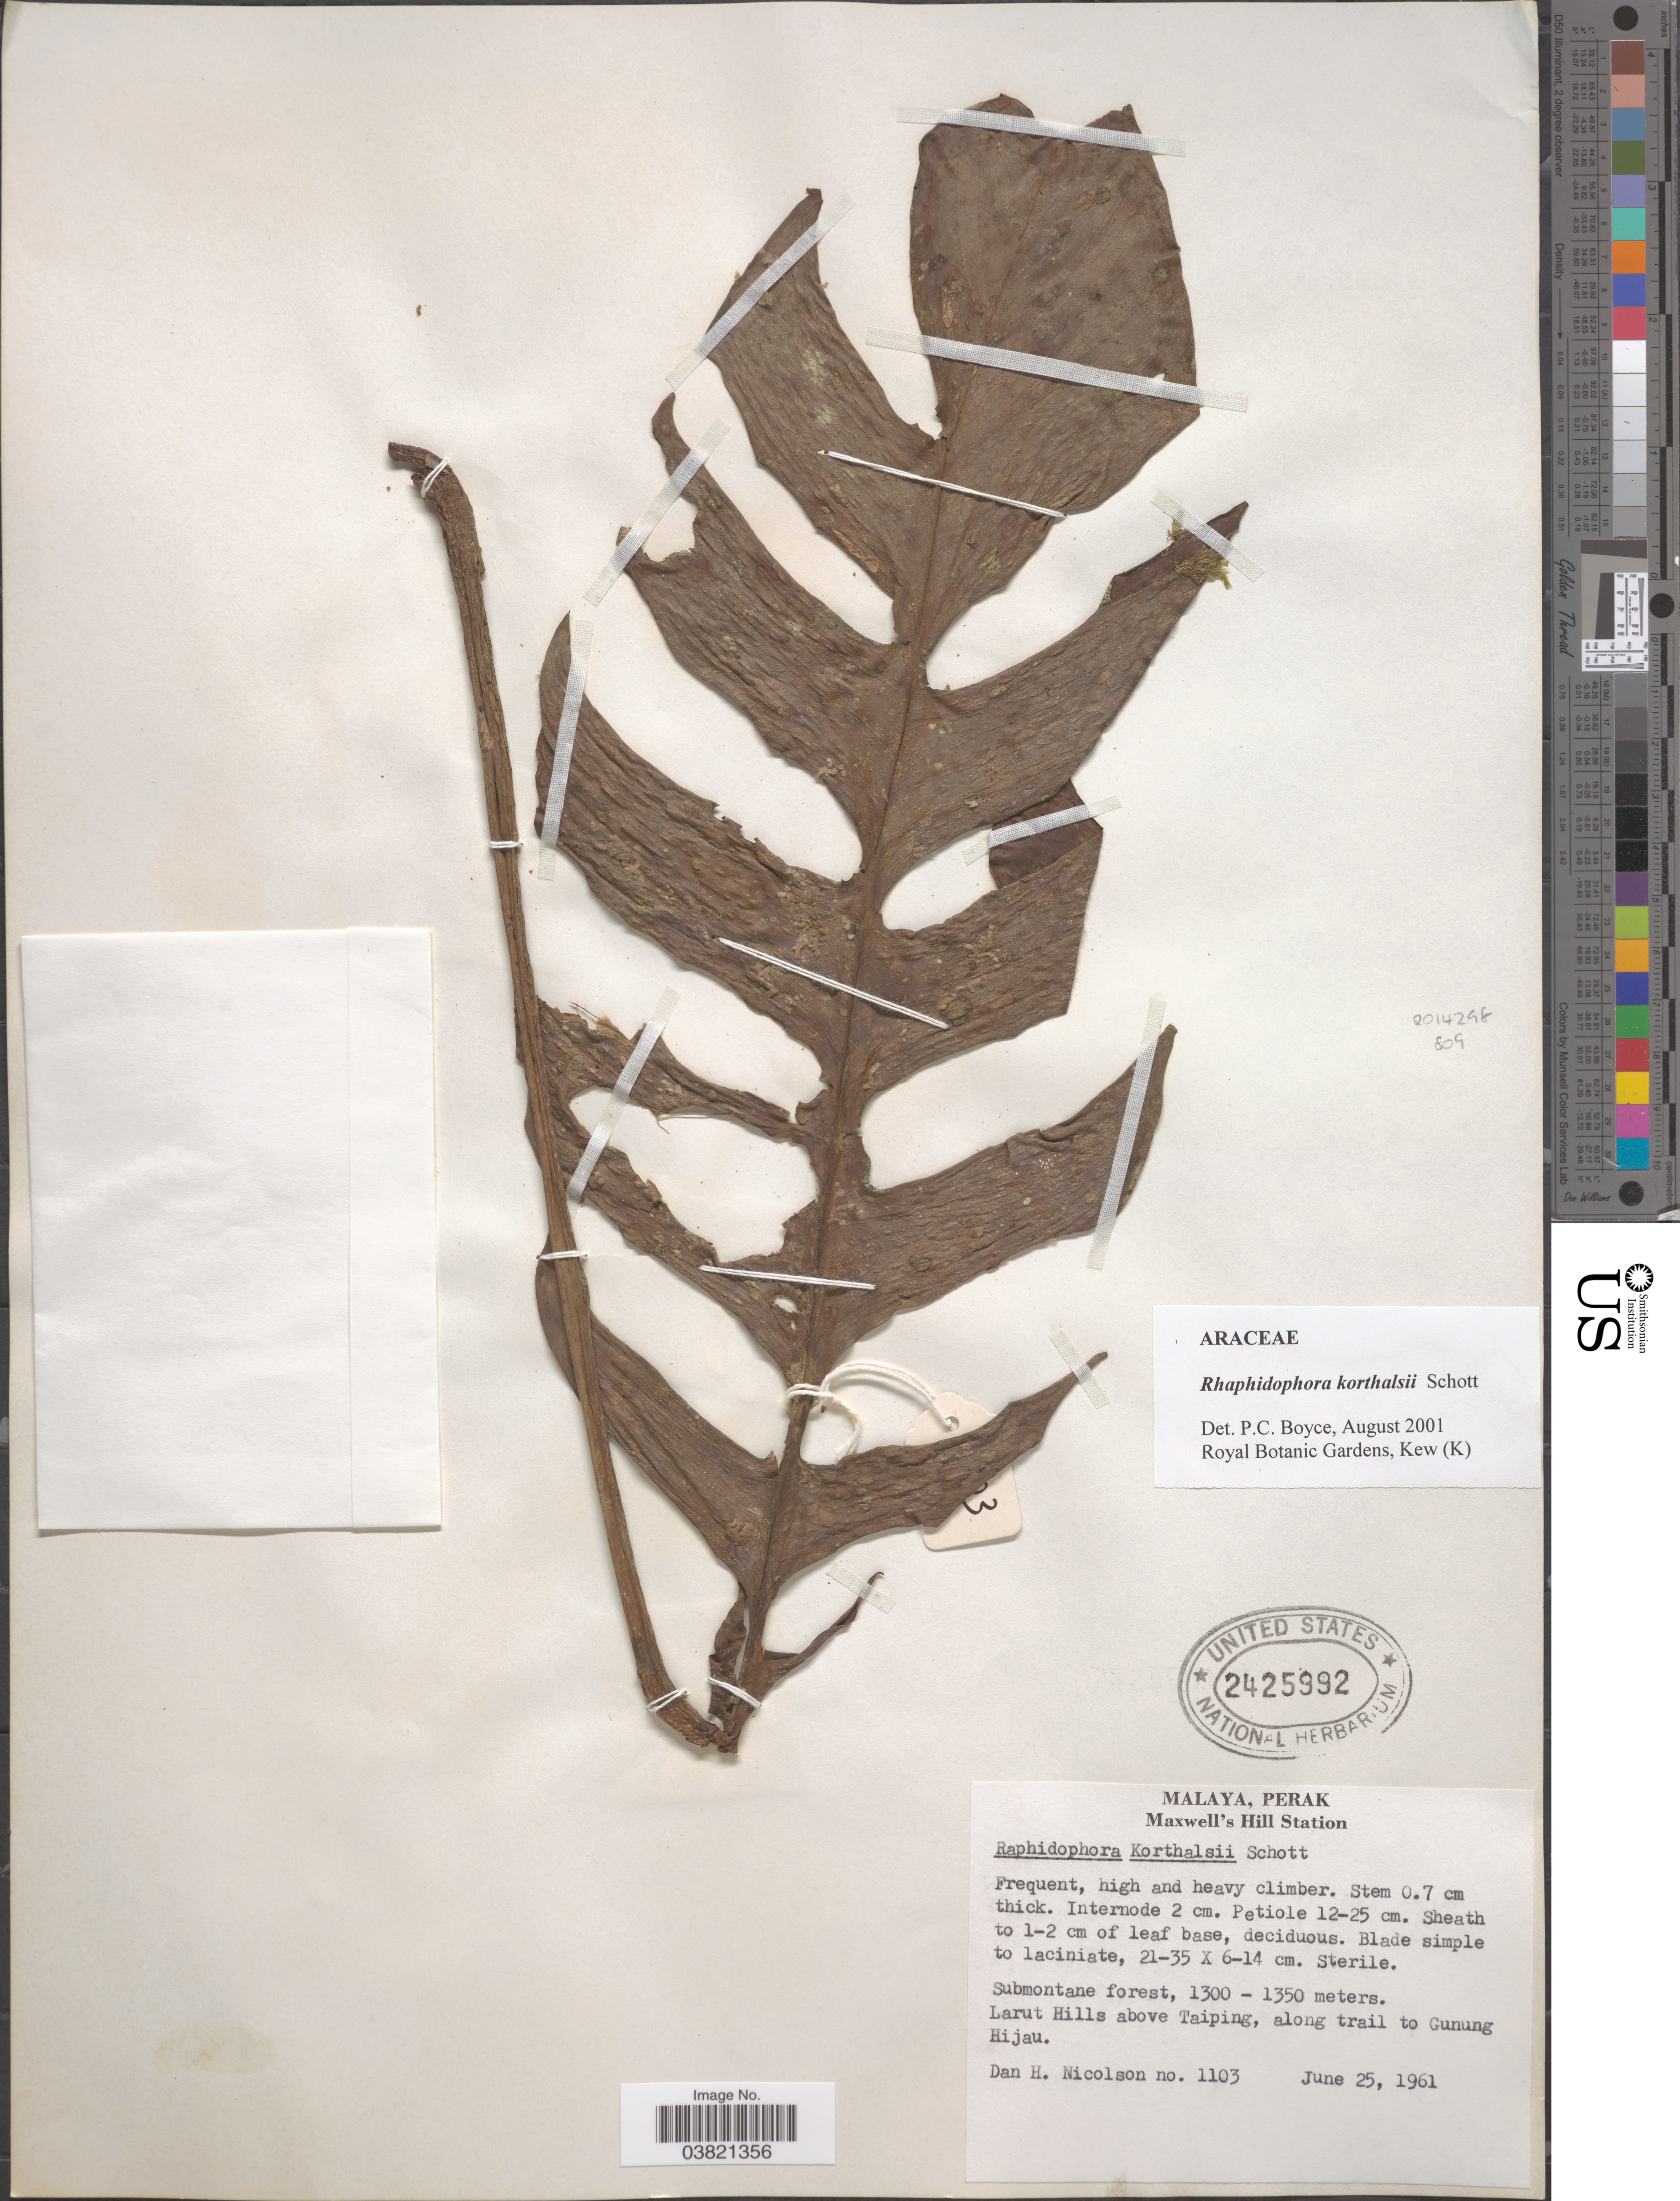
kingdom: Plantae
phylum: Tracheophyta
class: Liliopsida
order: Alismatales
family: Araceae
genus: Rhaphidophora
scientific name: Rhaphidophora korthalsii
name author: Schott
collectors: D. H. Nicolson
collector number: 1103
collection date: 1961-06-25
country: Malaysia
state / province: Perak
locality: Malaya. Maxwell's Hill Station. Larut Hills above Taiping, along trail to Gunung Hijau.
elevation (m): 1300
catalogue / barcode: US 2425992